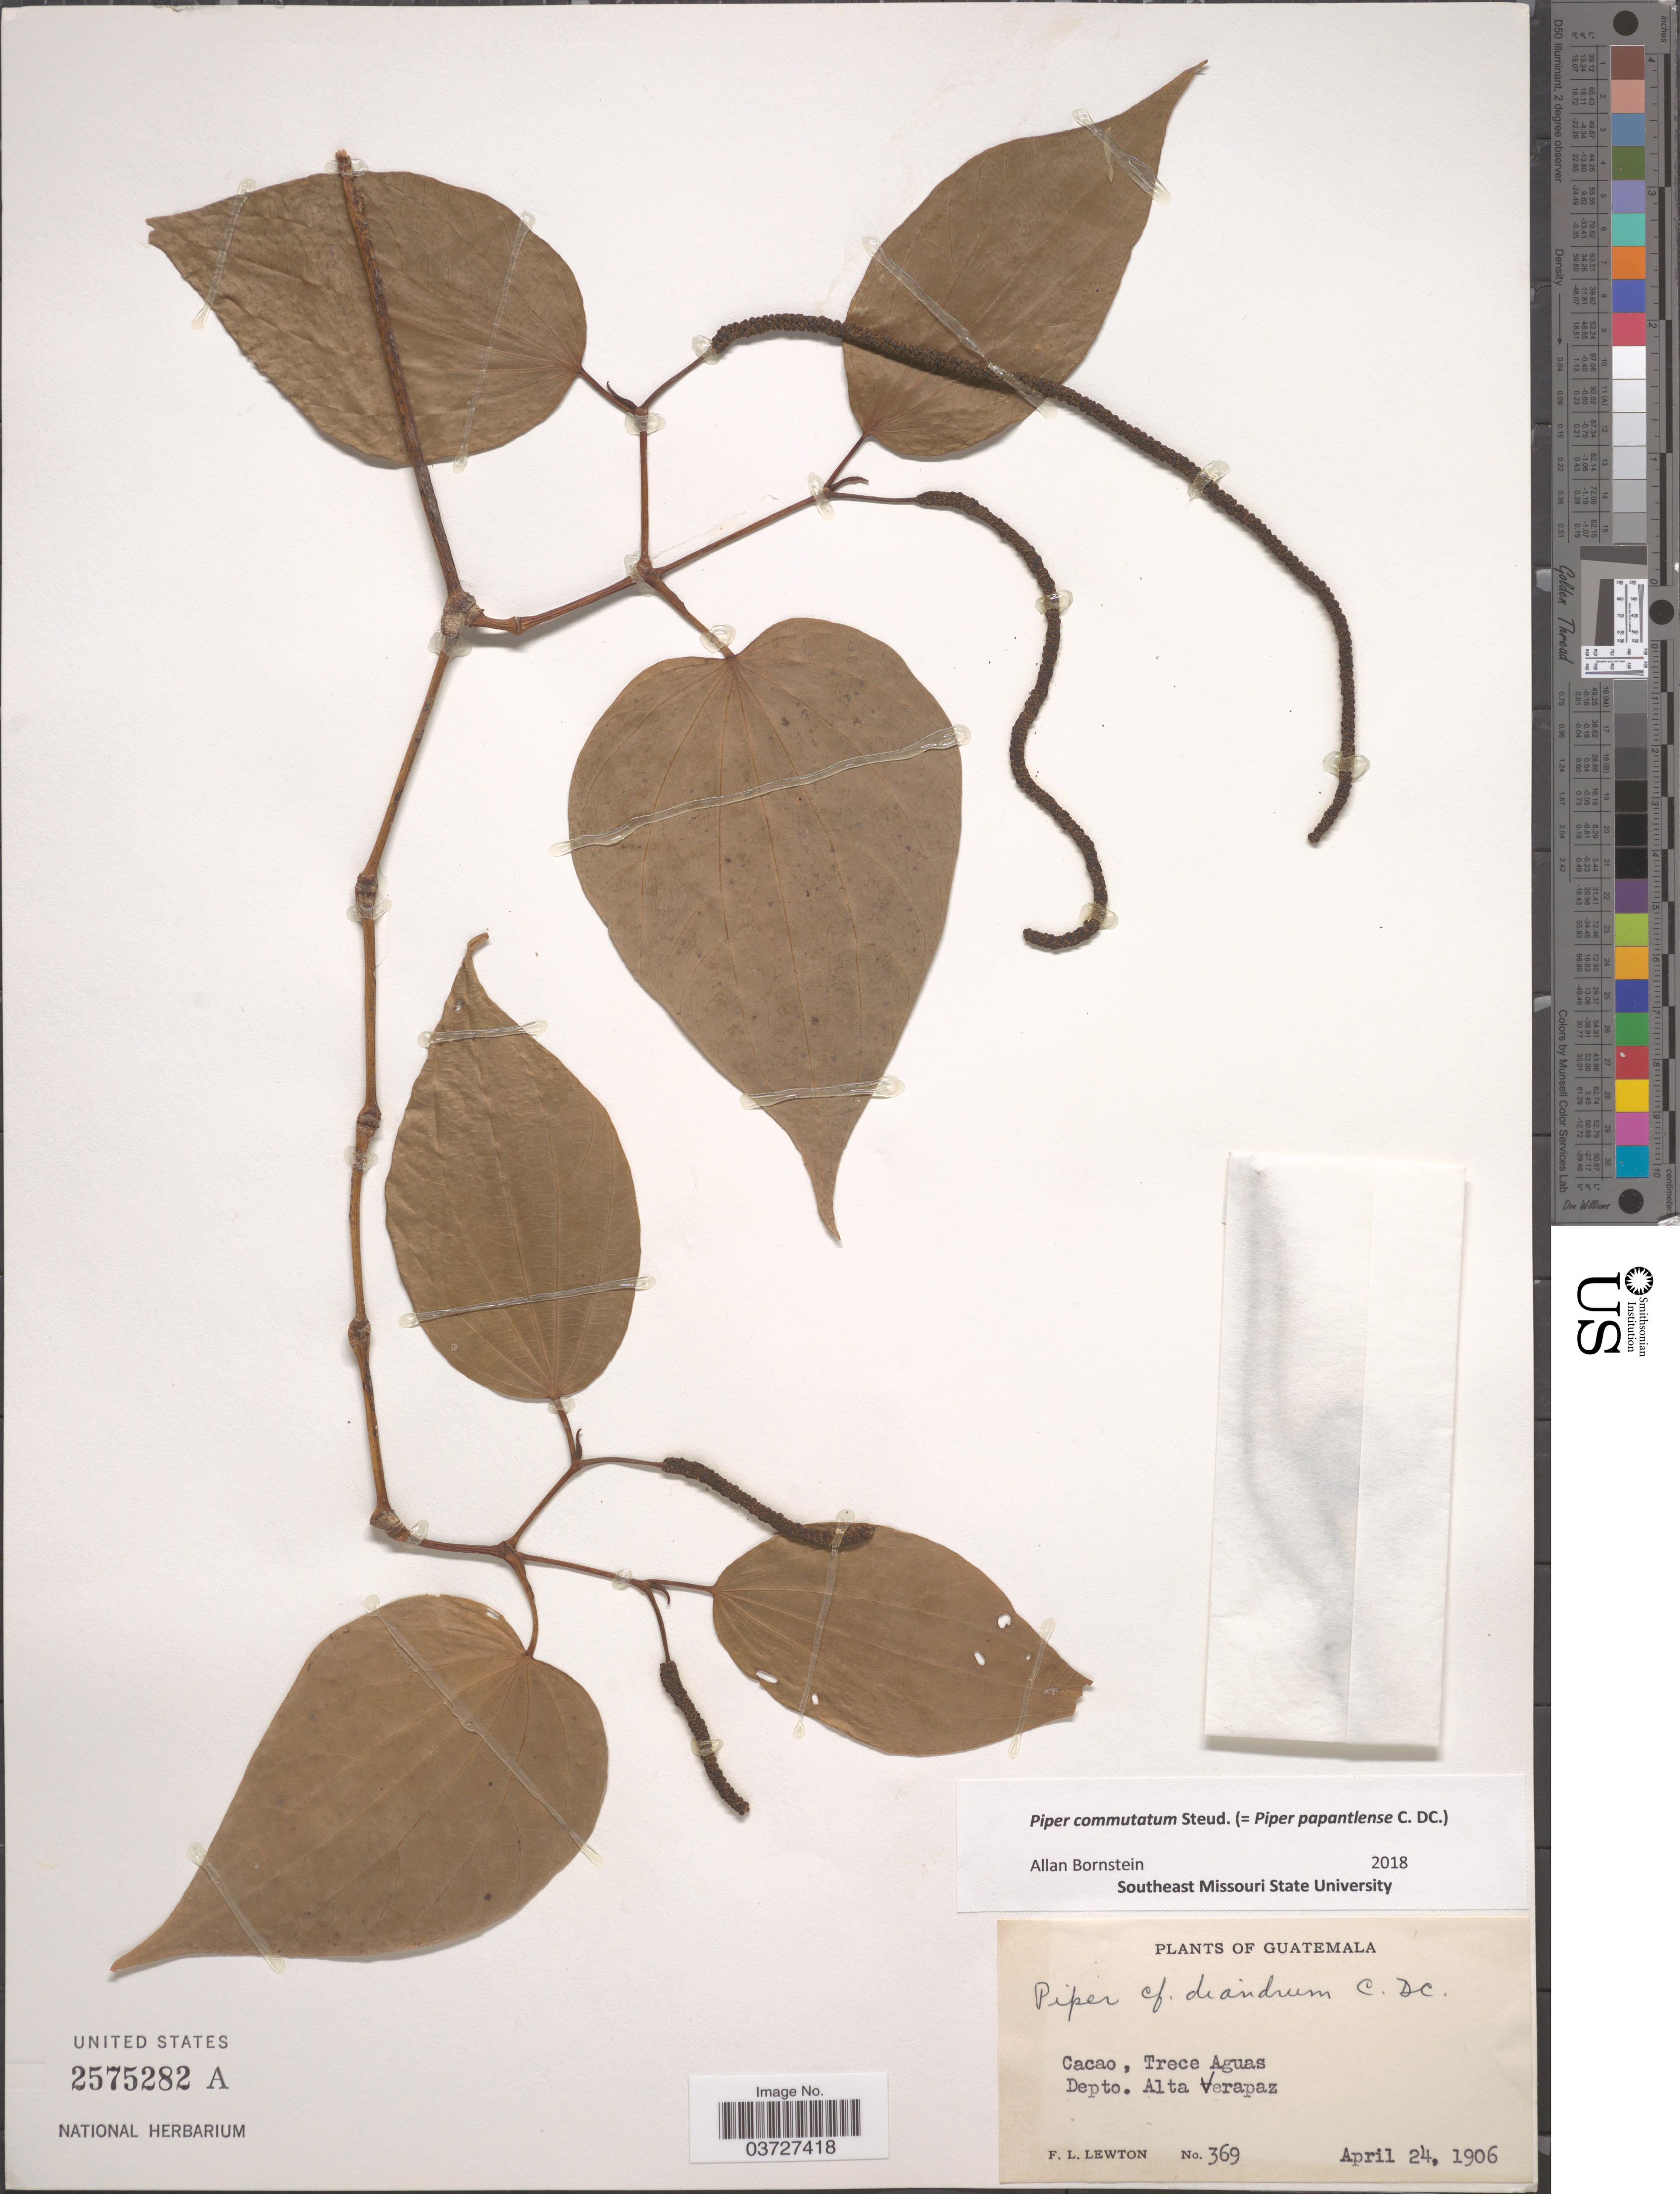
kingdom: Plantae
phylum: Tracheophyta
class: Magnoliopsida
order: Piperales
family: Piperaceae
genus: Piper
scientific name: Piper commutatum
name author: Steud.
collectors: F. L. Lewton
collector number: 369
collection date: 1906-04-24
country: Guatemala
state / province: Alta Verapaz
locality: Depto. Alta Verapaz.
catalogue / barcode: US 2575282A